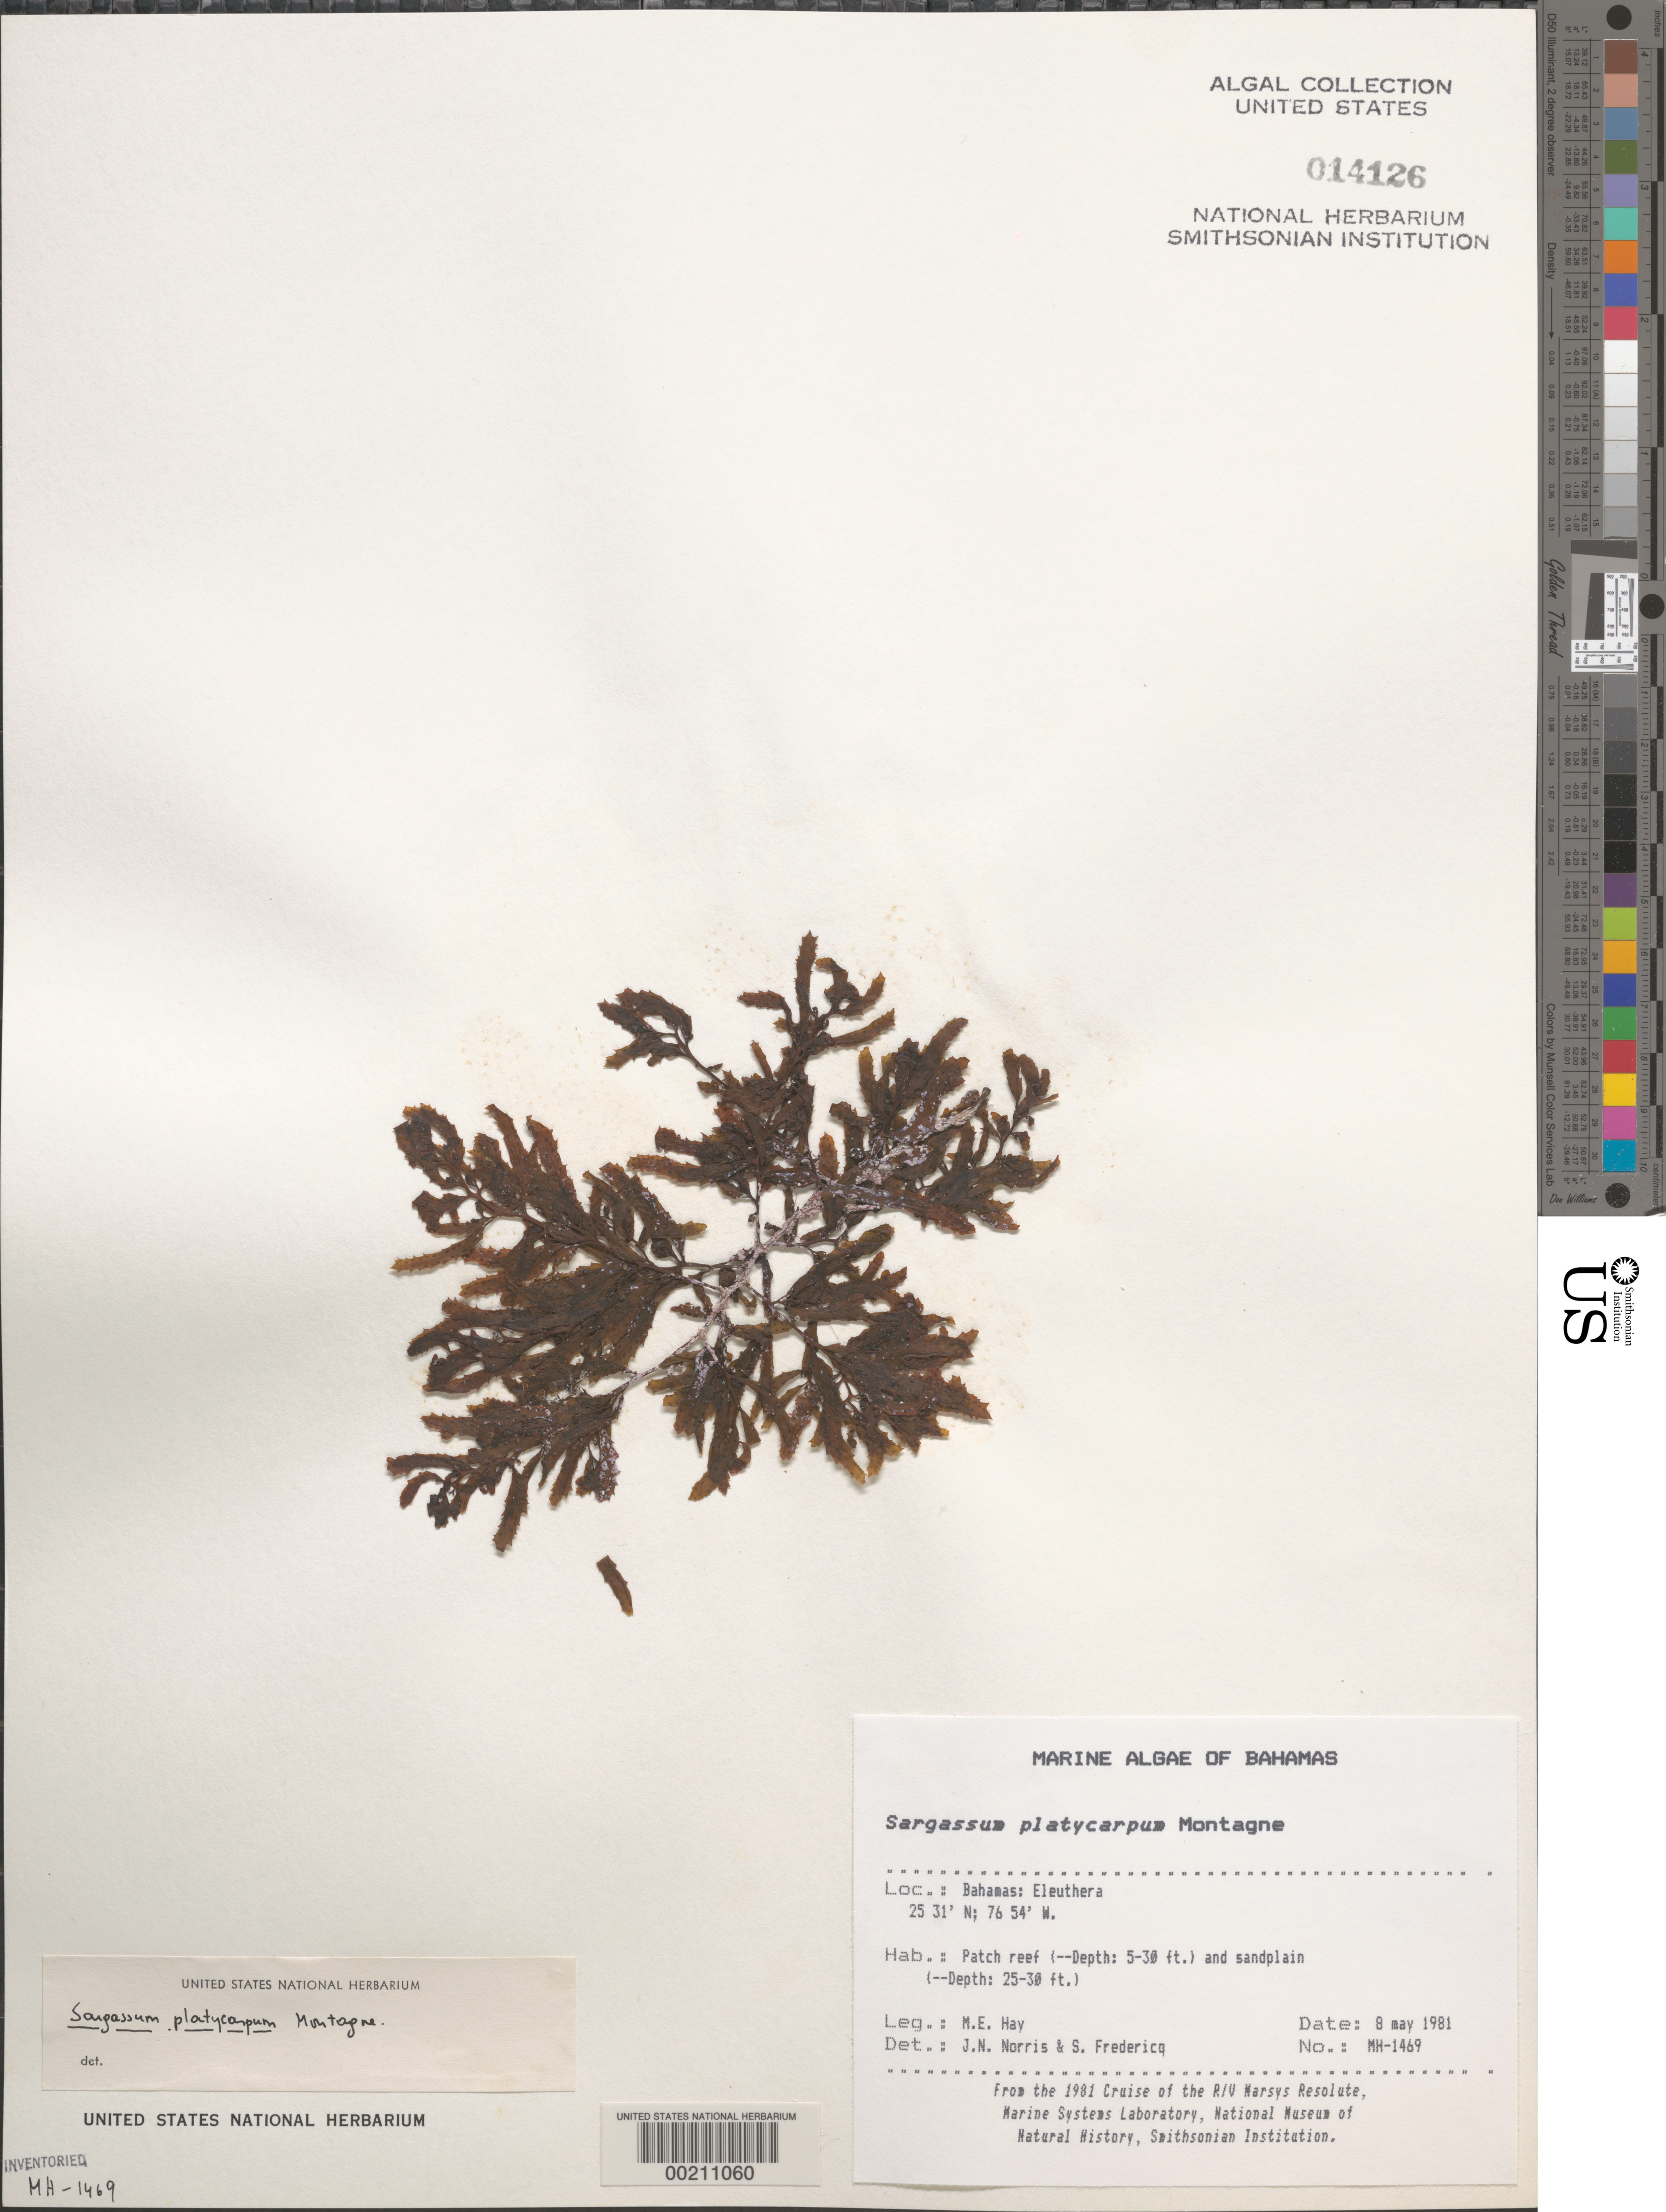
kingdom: Chromista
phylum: Ochrophyta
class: Phaeophyceae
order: Fucales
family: Sargassaceae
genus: Sargassum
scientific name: Sargassum platycarpum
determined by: Norris, J. N.; Fredericq, S.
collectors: M. E. Hay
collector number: MEH-1469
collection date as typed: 08 May 1981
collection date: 1981-05-08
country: Bahamas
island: Eleuthera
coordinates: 23 31 N, 78 54 W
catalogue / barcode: US 14126